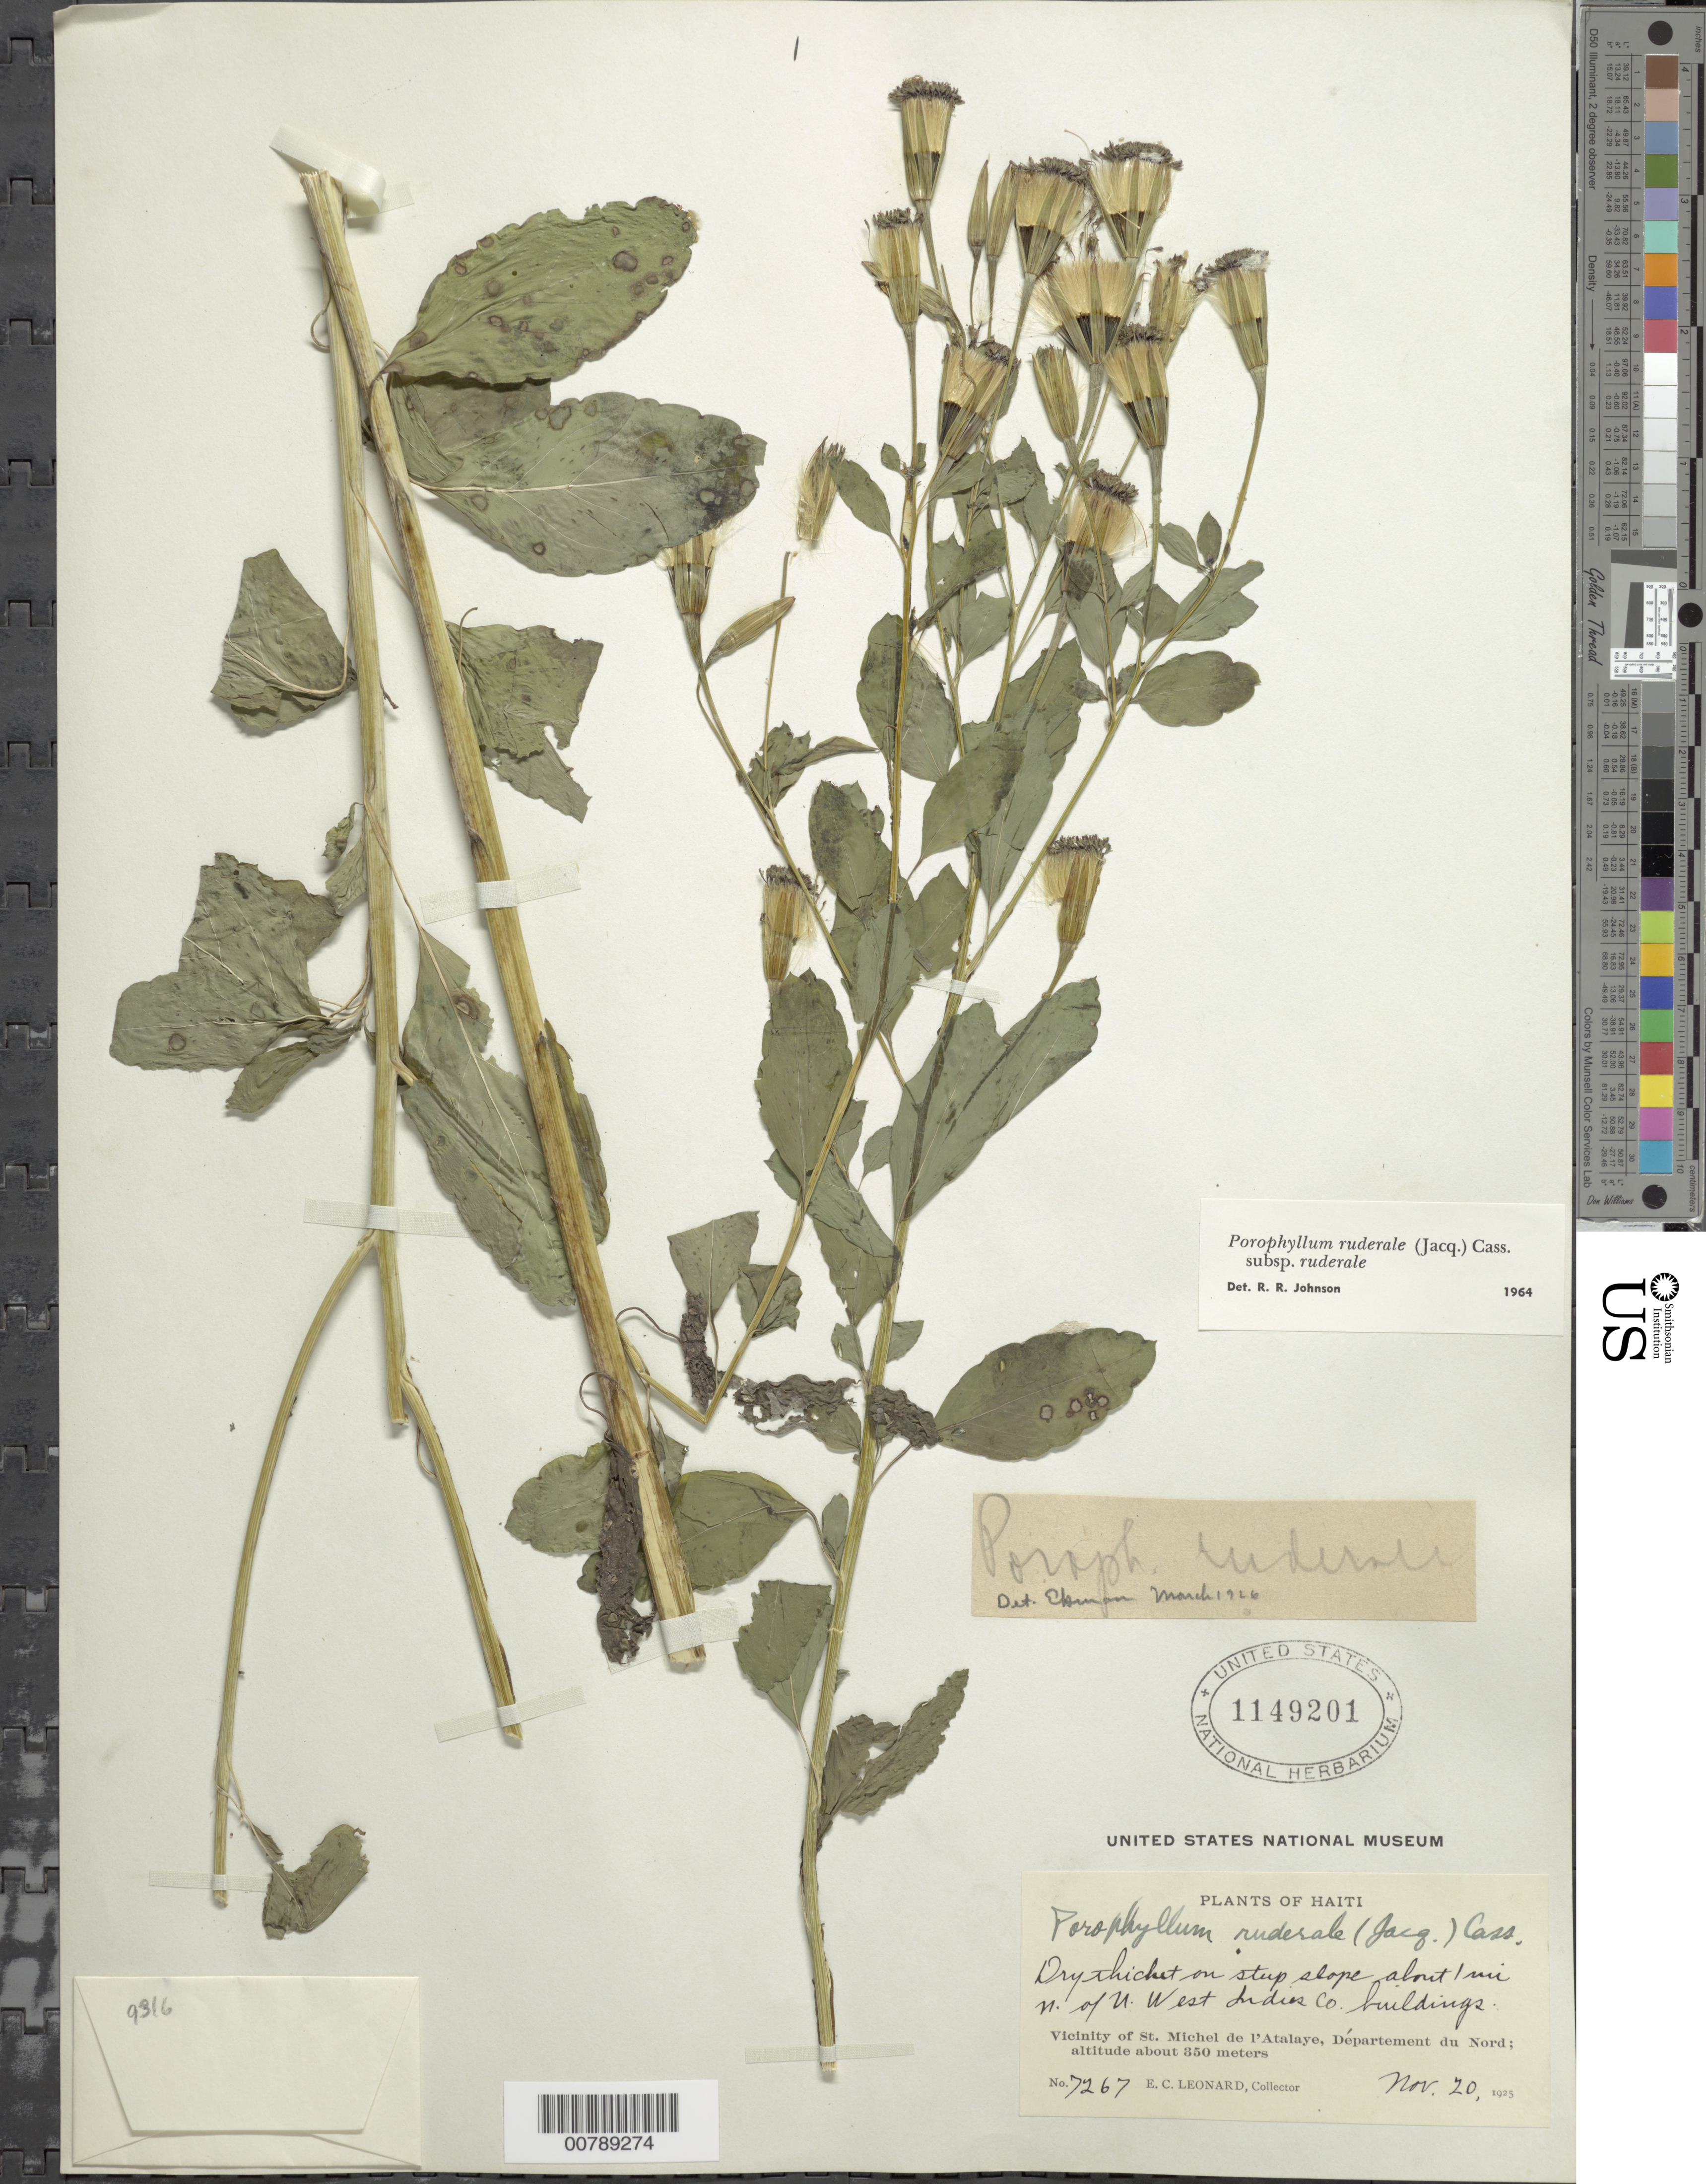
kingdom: Plantae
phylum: Tracheophyta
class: Magnoliopsida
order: Asterales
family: Asteraceae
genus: Porophyllum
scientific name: Porophyllum ruderale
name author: (Jacq.) Cass.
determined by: Johnson, R. R.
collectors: E. C. Leonard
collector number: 7267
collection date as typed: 20 Nov 1925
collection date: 1925-11-20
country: Haiti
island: Hispaniola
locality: Vicinity of St. Michel de l'Atalaye, Département du Nord. Steep slope about 1 mile N of West Indies Co. buildings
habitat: Dry thicket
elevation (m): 350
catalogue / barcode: US 1149201